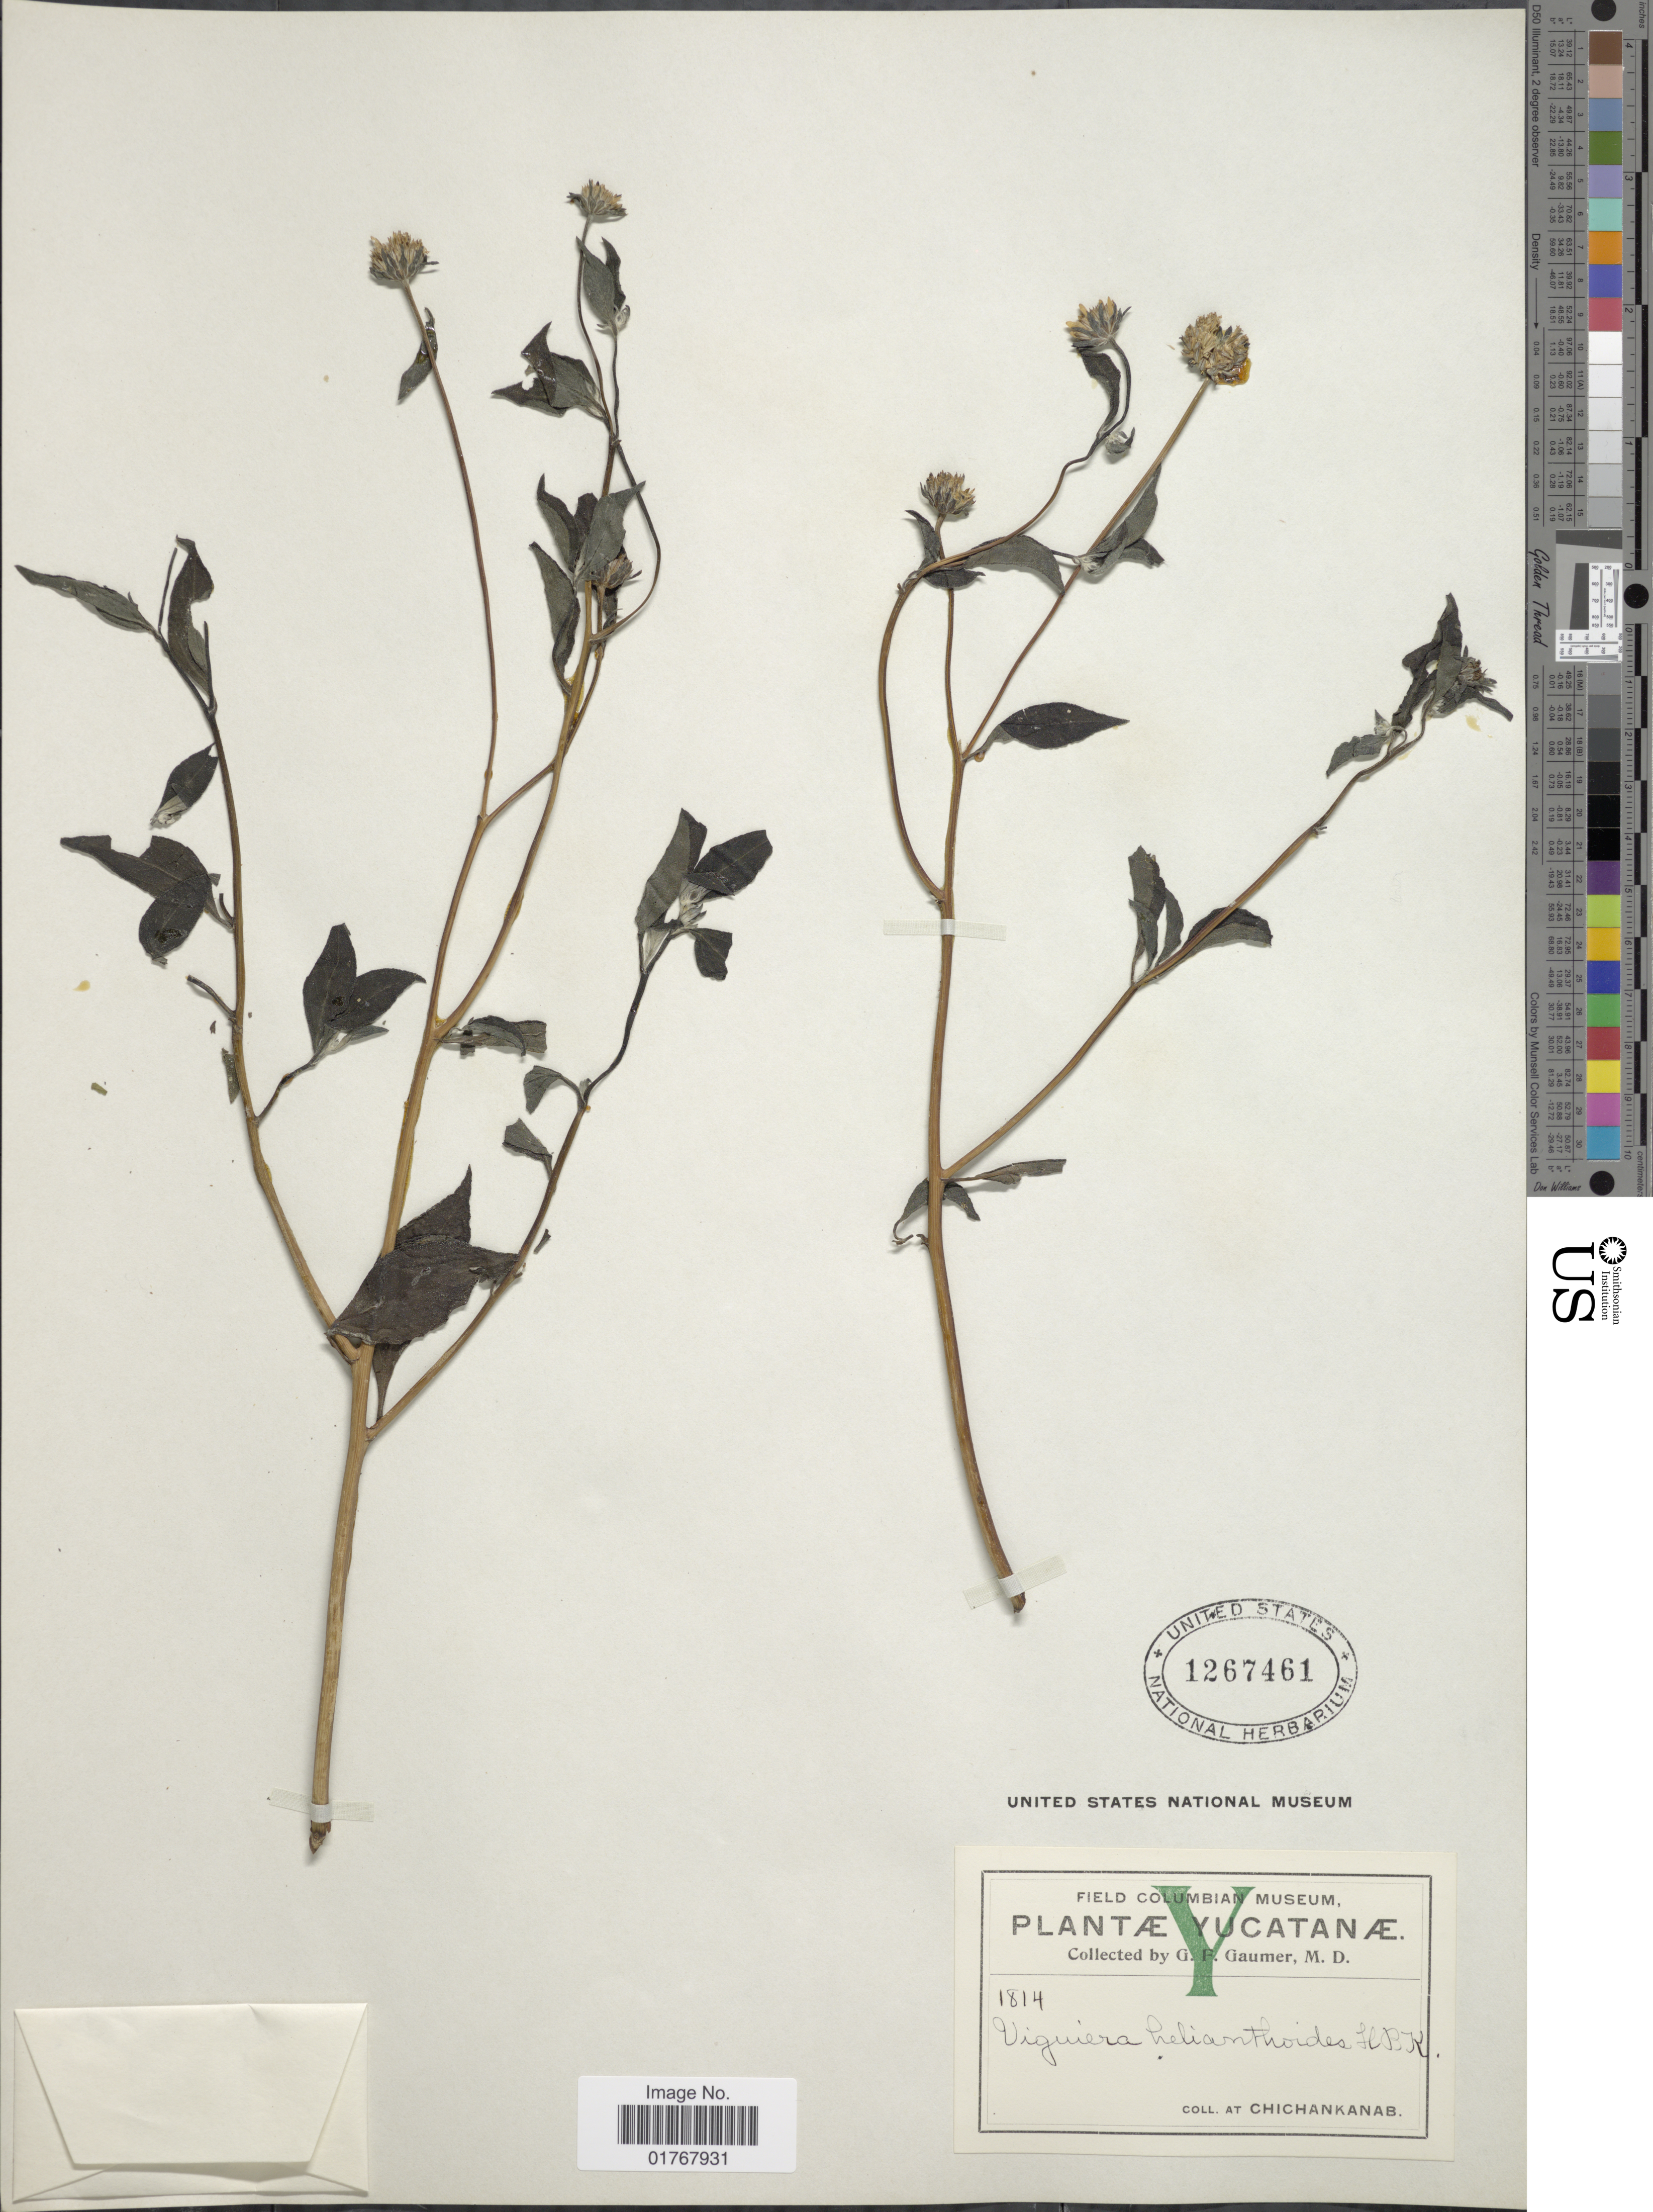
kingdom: Plantae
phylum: Tracheophyta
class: Magnoliopsida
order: Asterales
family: Asteraceae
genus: Viguiera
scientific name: Viguiera dentata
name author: (Cav.) Spreng.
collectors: G. F. Gaumer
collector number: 1814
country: Mexico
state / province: Yucatán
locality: At Chichankanab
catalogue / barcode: US 1267461